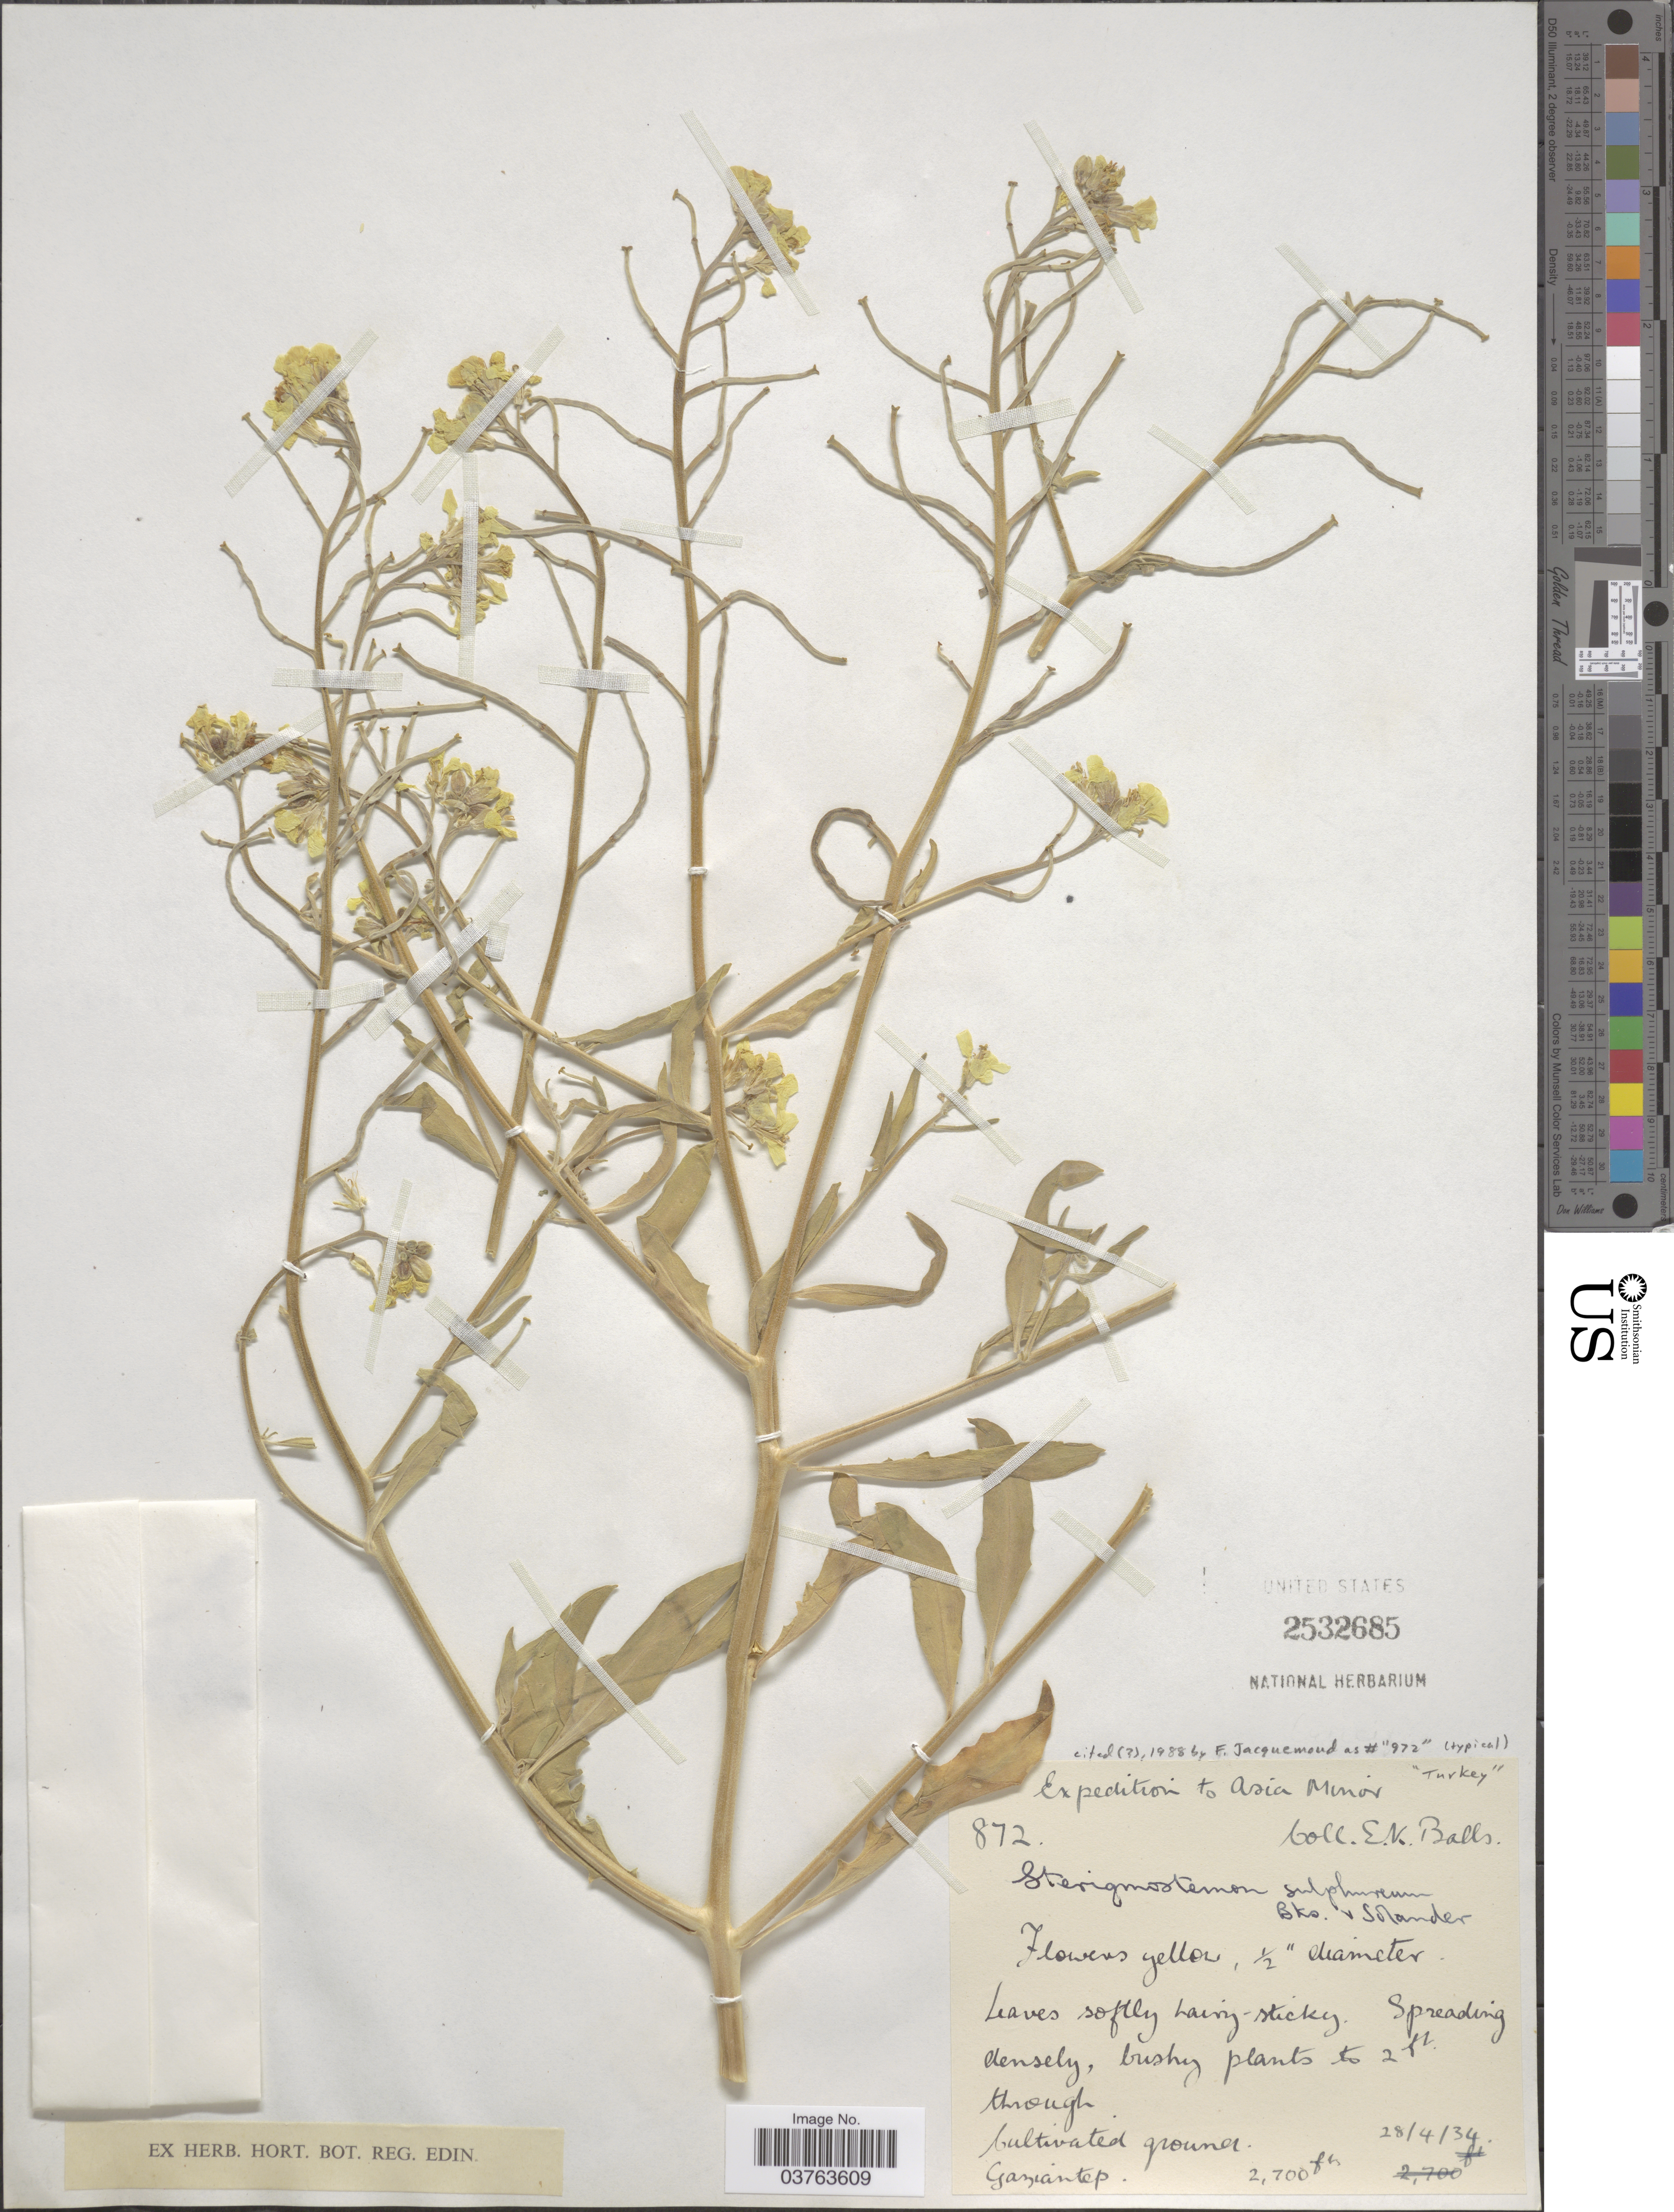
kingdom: Plantae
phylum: Tracheophyta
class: Magnoliopsida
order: Brassicales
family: Brassicaceae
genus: Sterigmostemum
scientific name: Sterigmostemum sulphureum var. sulphureum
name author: (Banks & Sol.) Bornm.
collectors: E. K. Balls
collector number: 872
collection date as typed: Transcribed d/m/y: 28/4/34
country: Turkey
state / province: Gaziantep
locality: Asia Minor.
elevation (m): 823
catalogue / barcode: US 2532685